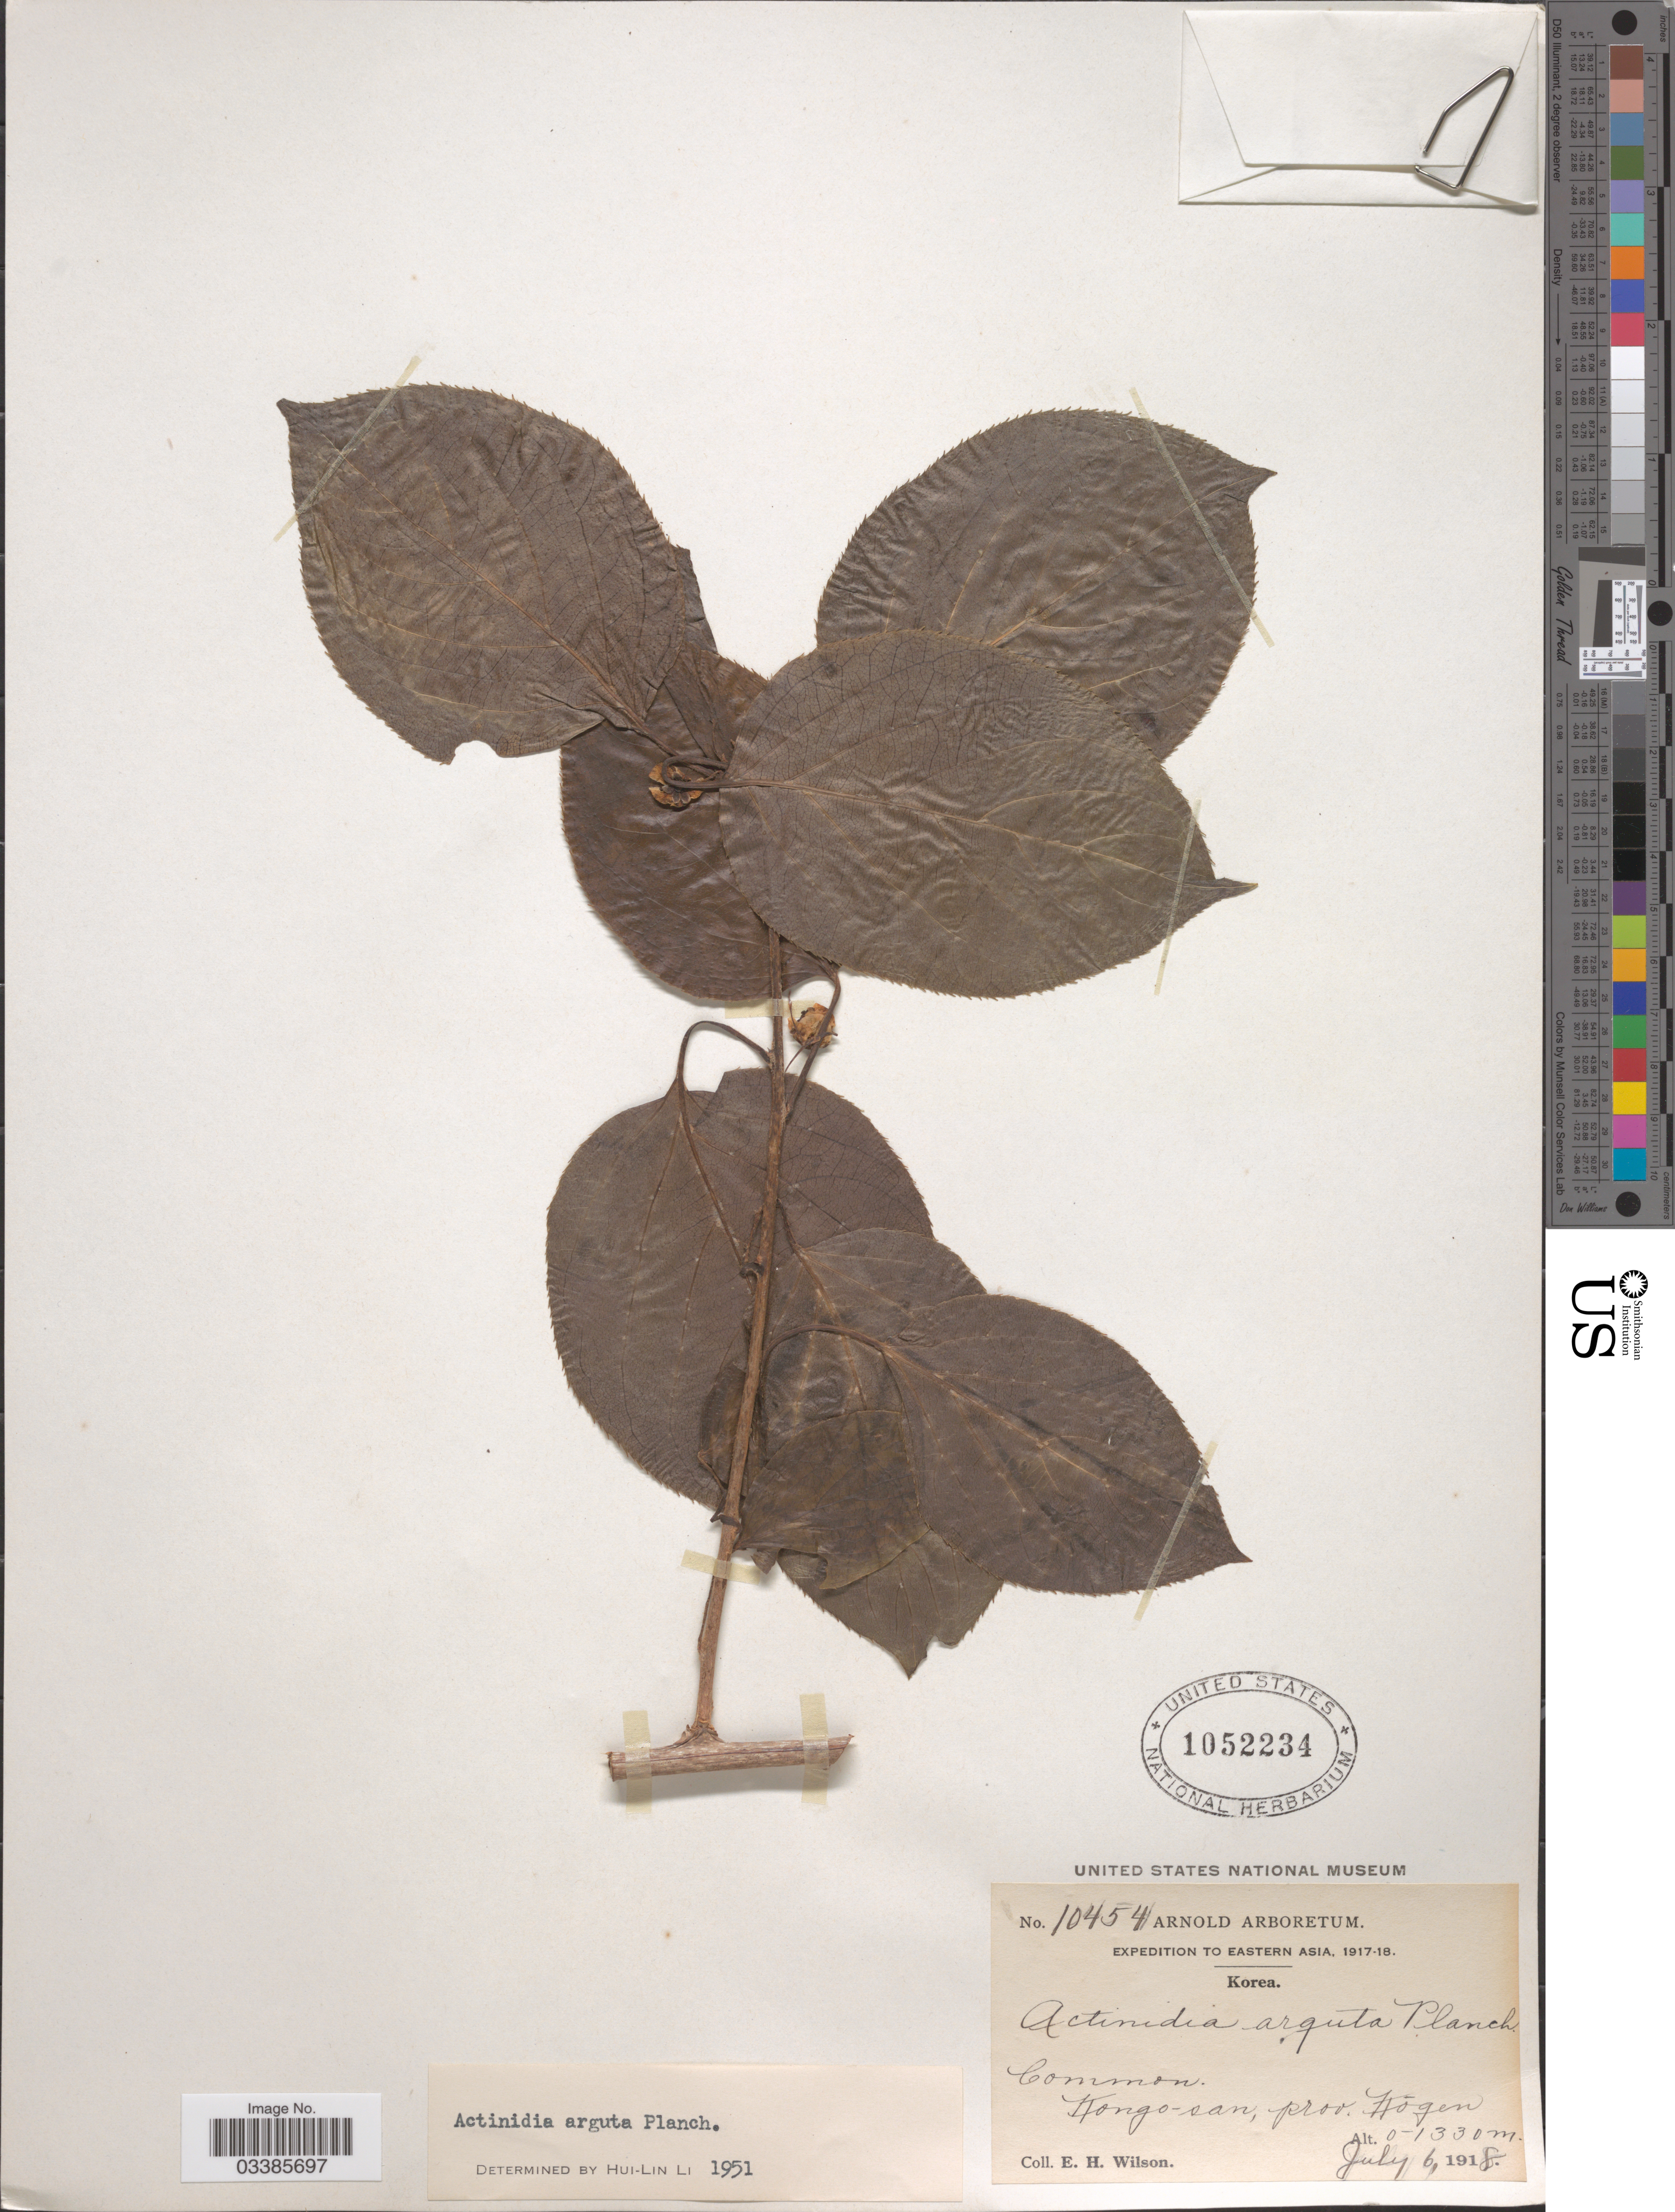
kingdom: Plantae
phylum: Tracheophyta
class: Magnoliopsida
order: Ericales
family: Actinidiaceae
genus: Actinidia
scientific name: Actinidia arguta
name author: (Siebold & Zucc.) Planch. ex Miq.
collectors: E. Wilson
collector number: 10454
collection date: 1918-07-06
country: North Korea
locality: Eastern Asia. Kongo-san, Prov. Kōgen.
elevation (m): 0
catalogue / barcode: US 1052234